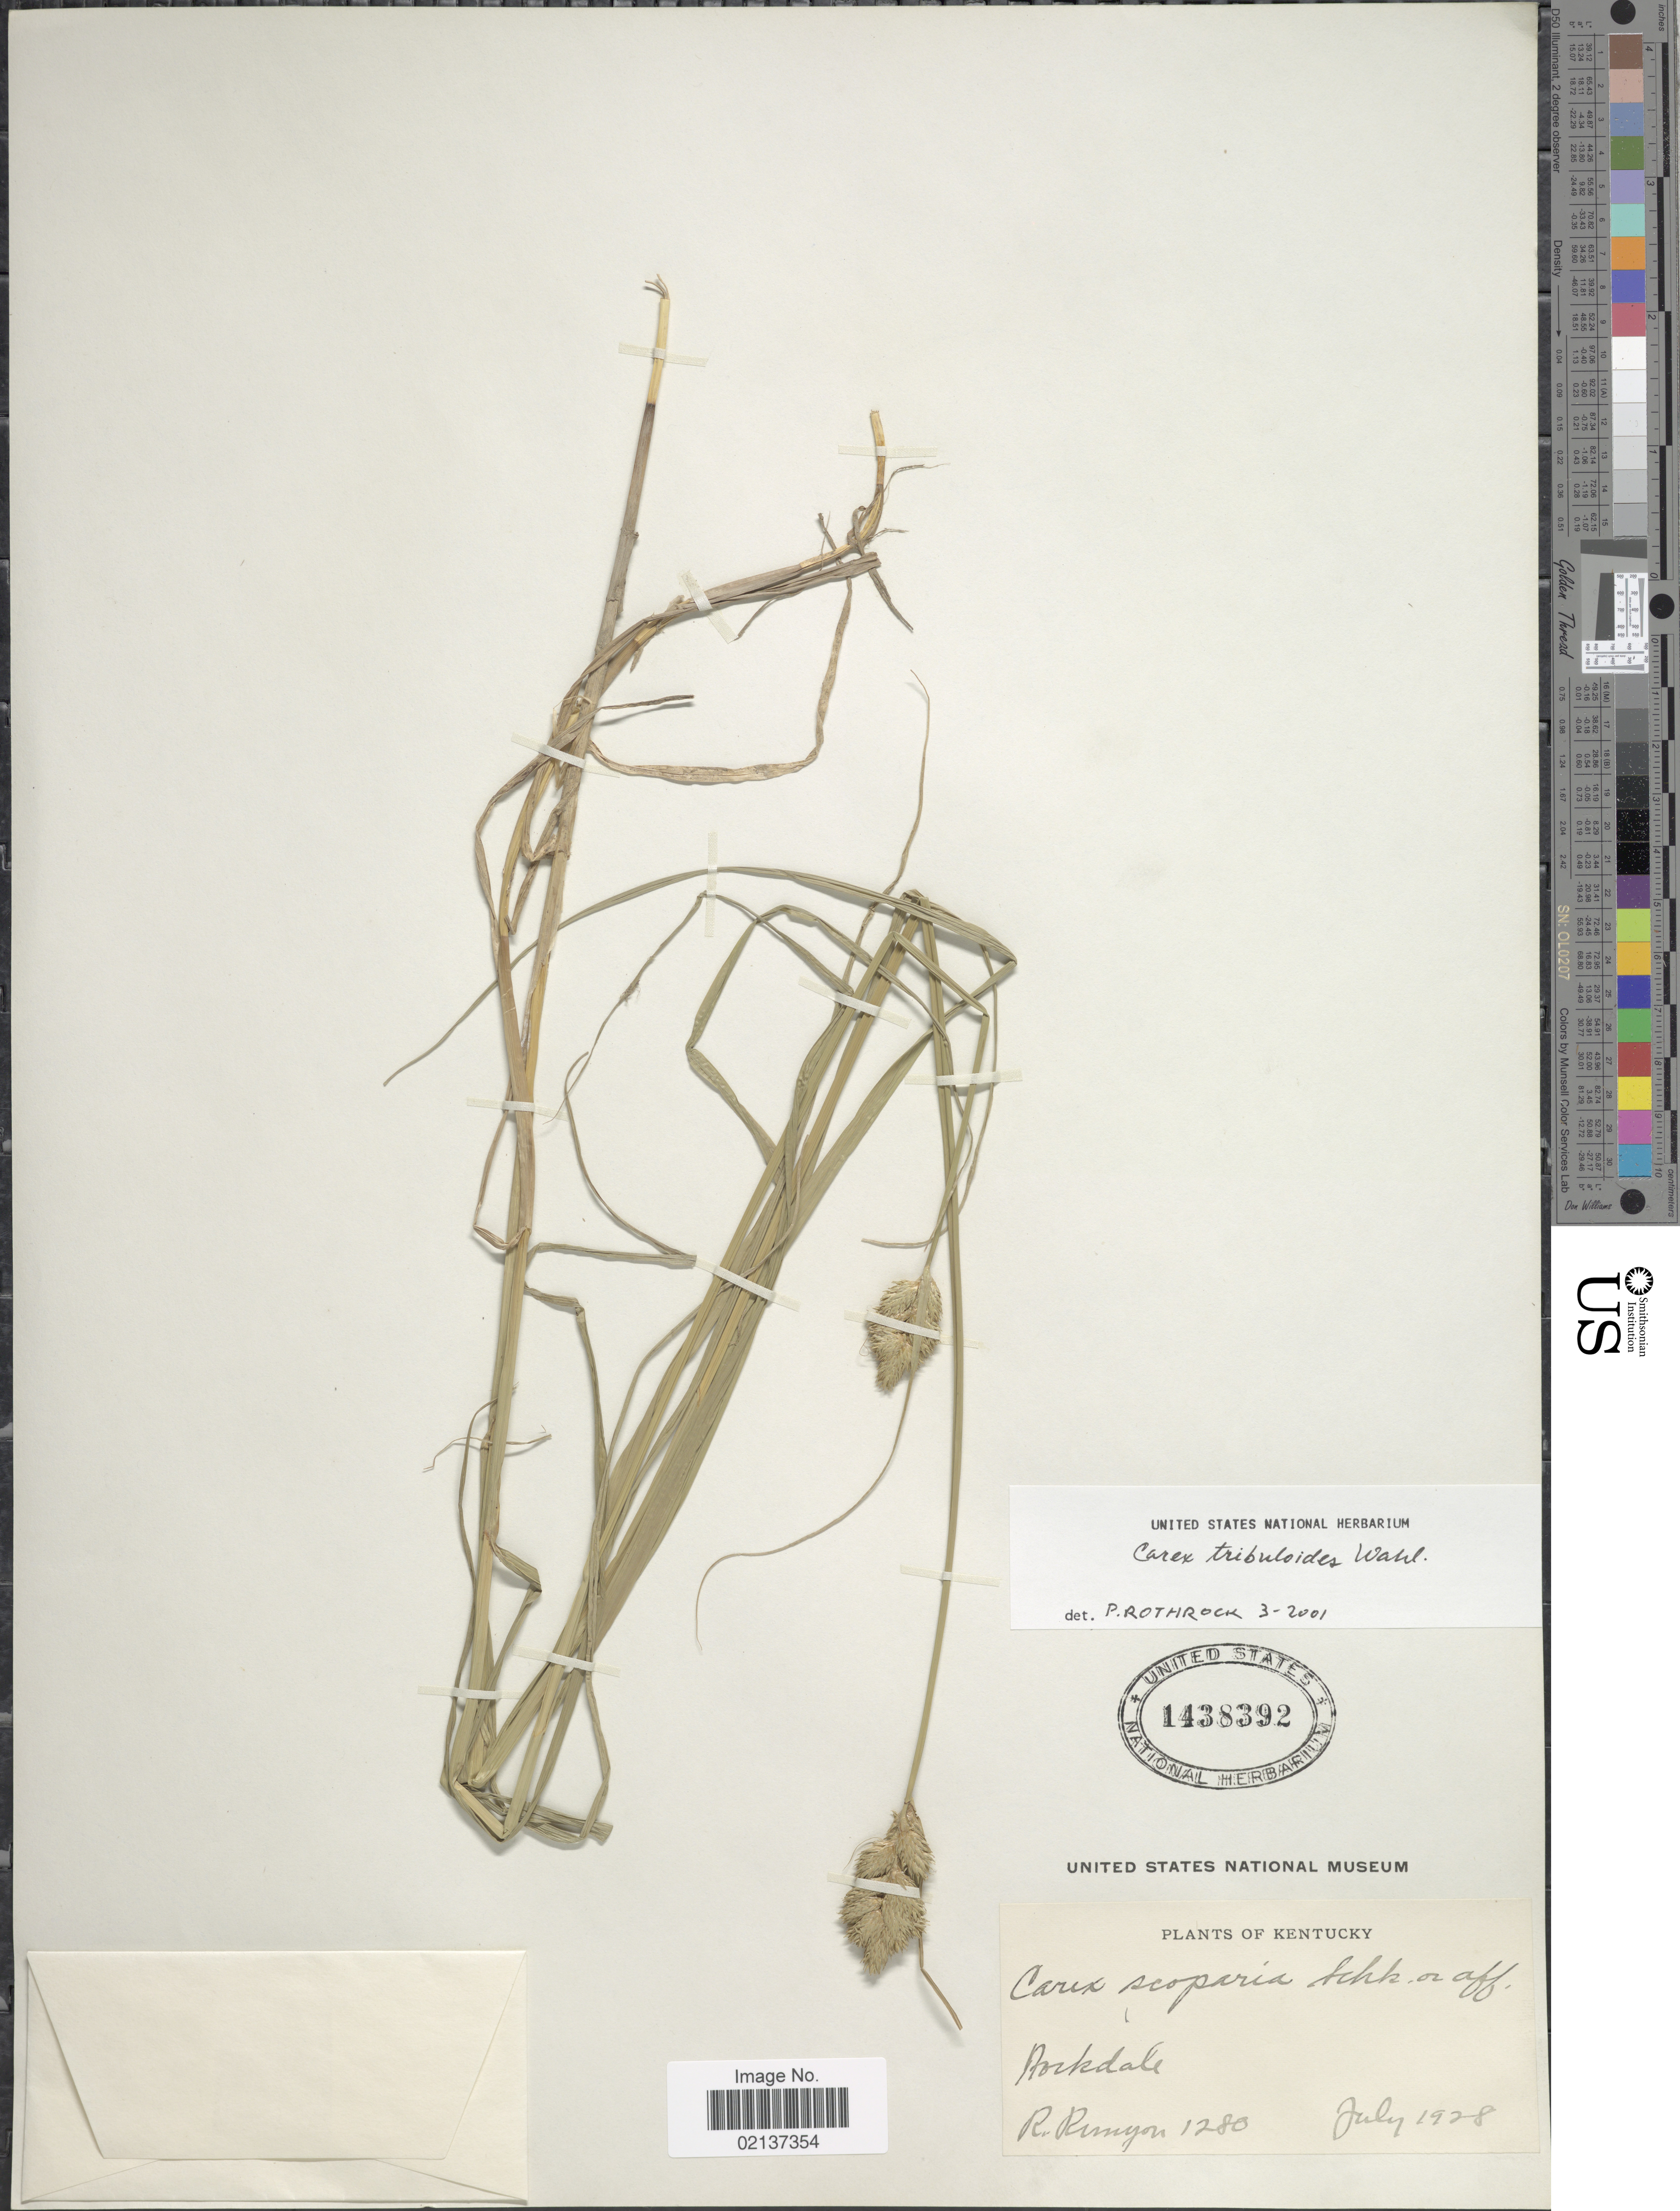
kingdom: Plantae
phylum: Tracheophyta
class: Liliopsida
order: Poales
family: Cyperaceae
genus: Carex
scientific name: Carex tribuloides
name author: Wahlenb.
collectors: R. Runyon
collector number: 1280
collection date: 1928-07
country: United States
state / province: Kentucky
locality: Rockdale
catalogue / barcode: US 1438392